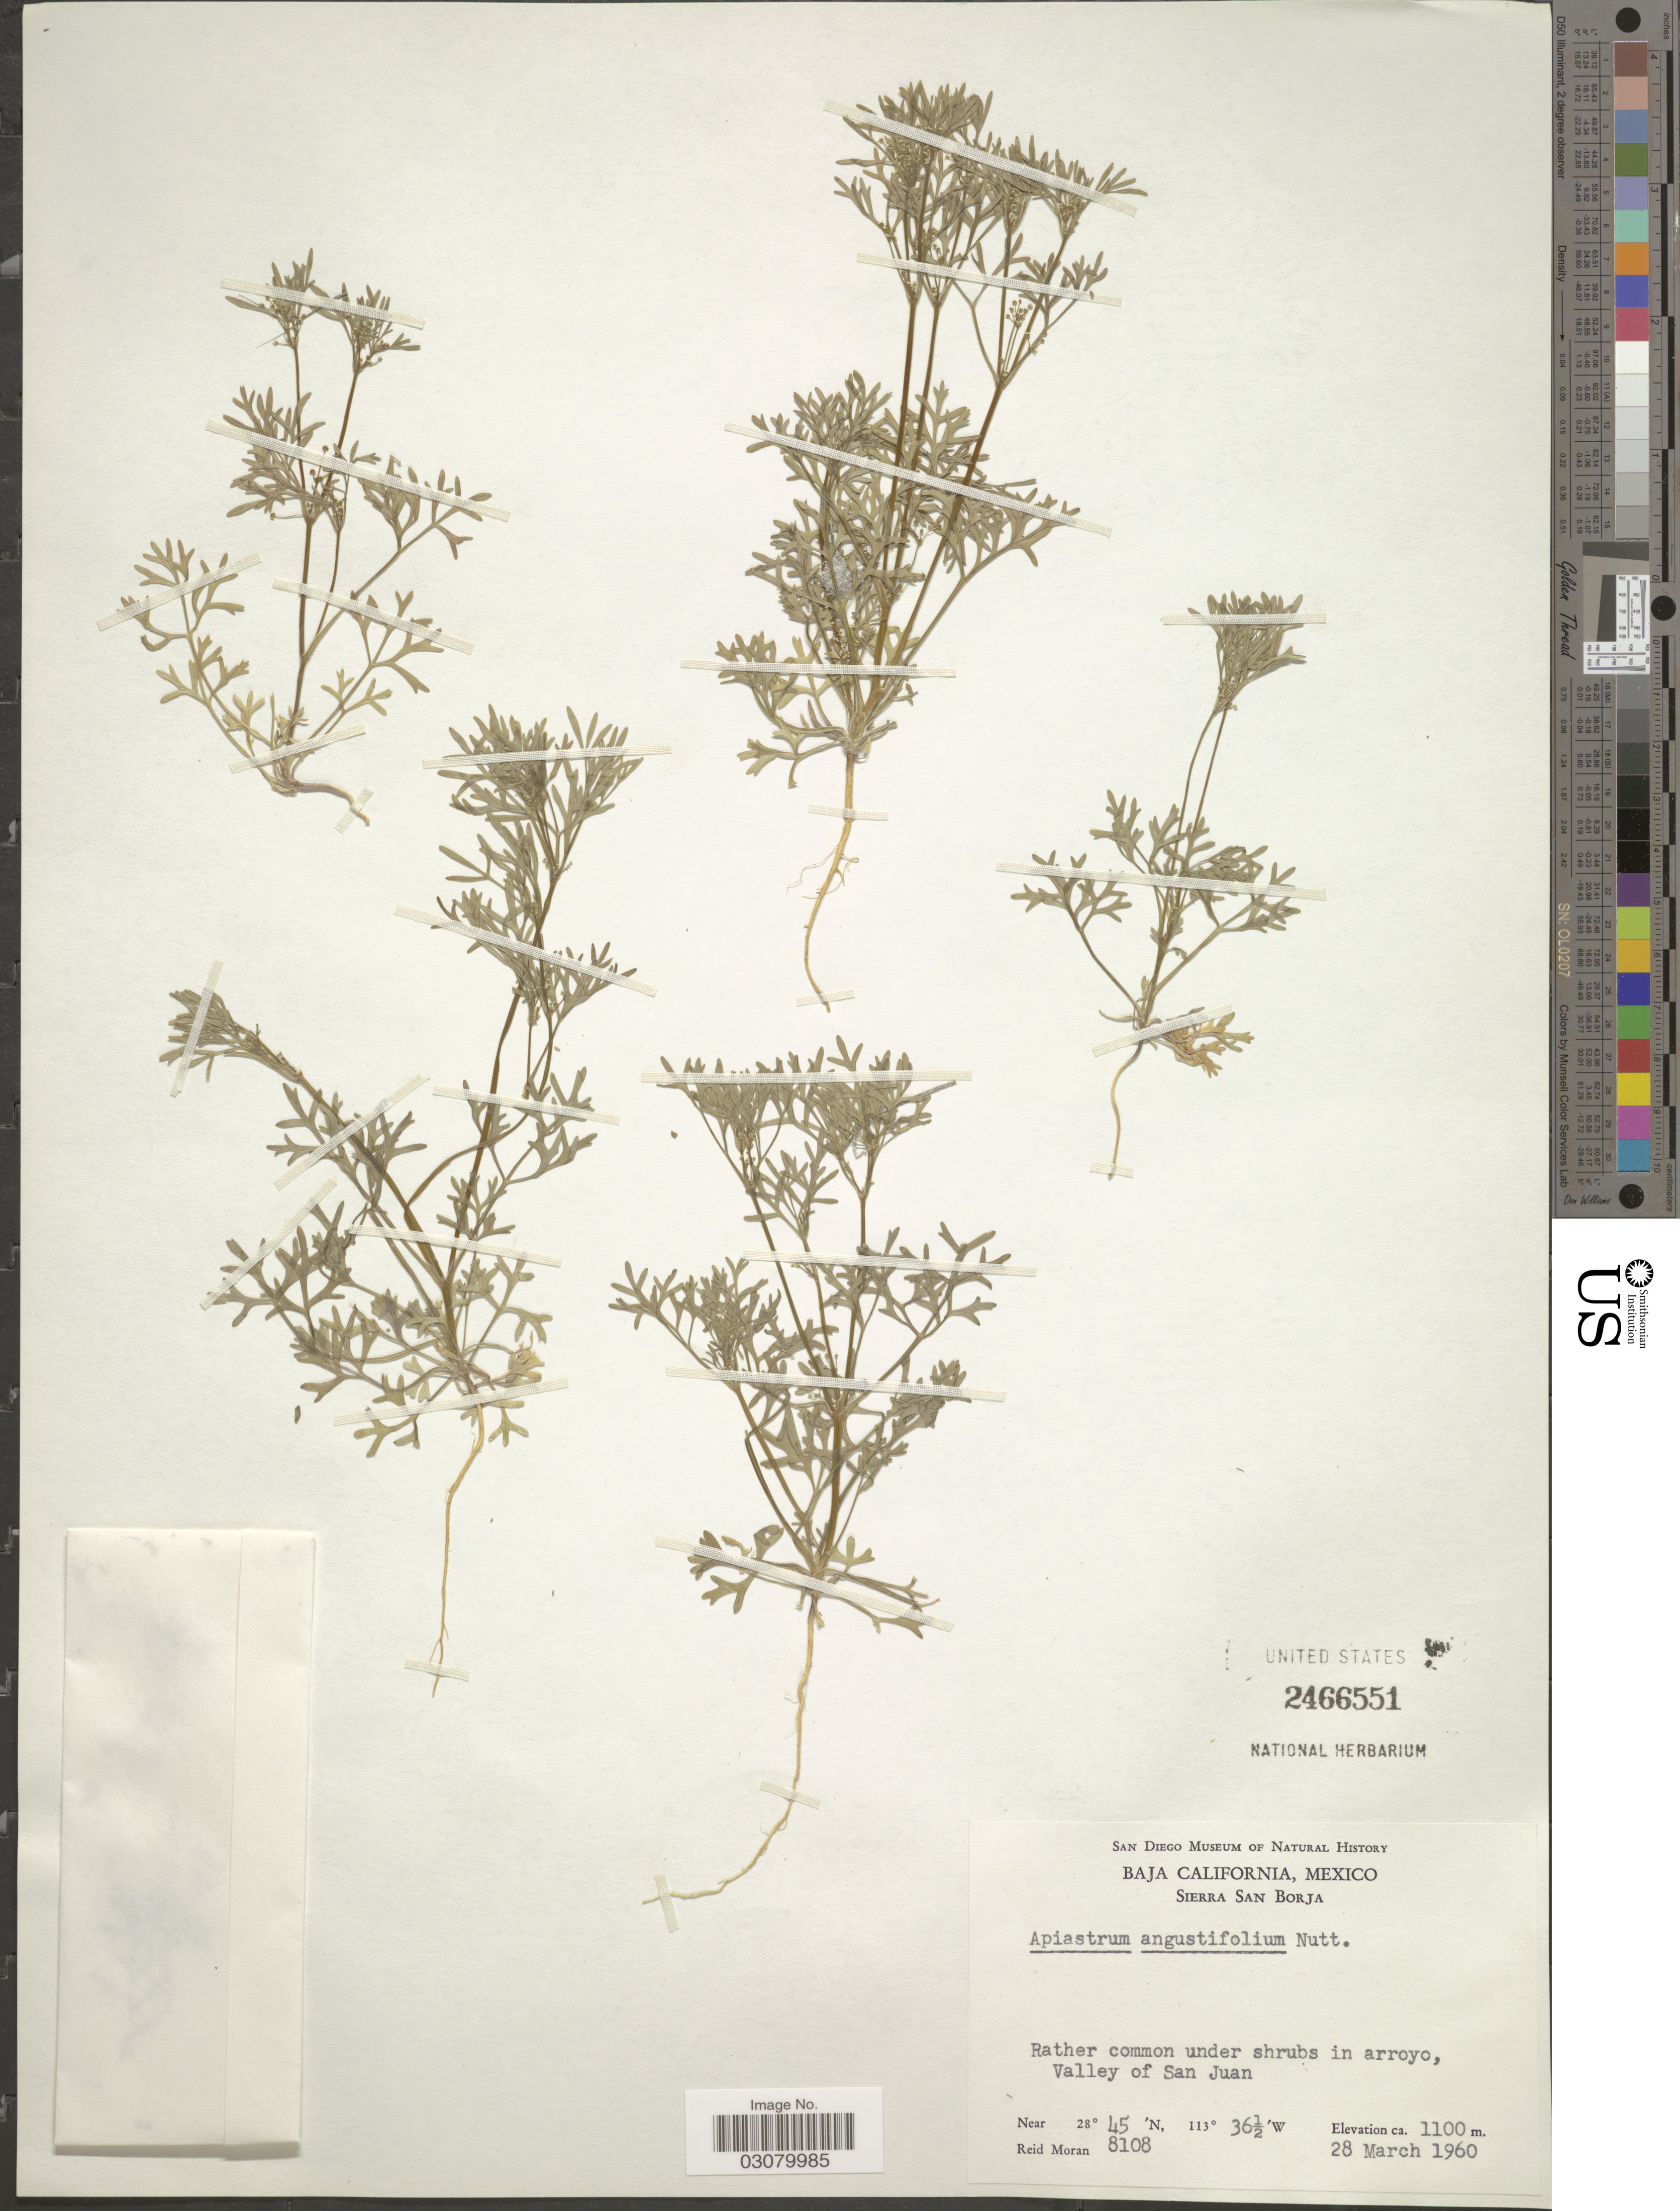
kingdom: Plantae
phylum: Tracheophyta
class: Magnoliopsida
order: Apiales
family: Apiaceae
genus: Apiastrum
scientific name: Apiastrum angustifolium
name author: Nutt.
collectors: R. Moran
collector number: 8108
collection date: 1960-03-28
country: Mexico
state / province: Baja California Norte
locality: Sierra San Borja. Valley of San Juan.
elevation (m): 1100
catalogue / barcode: US 2466551